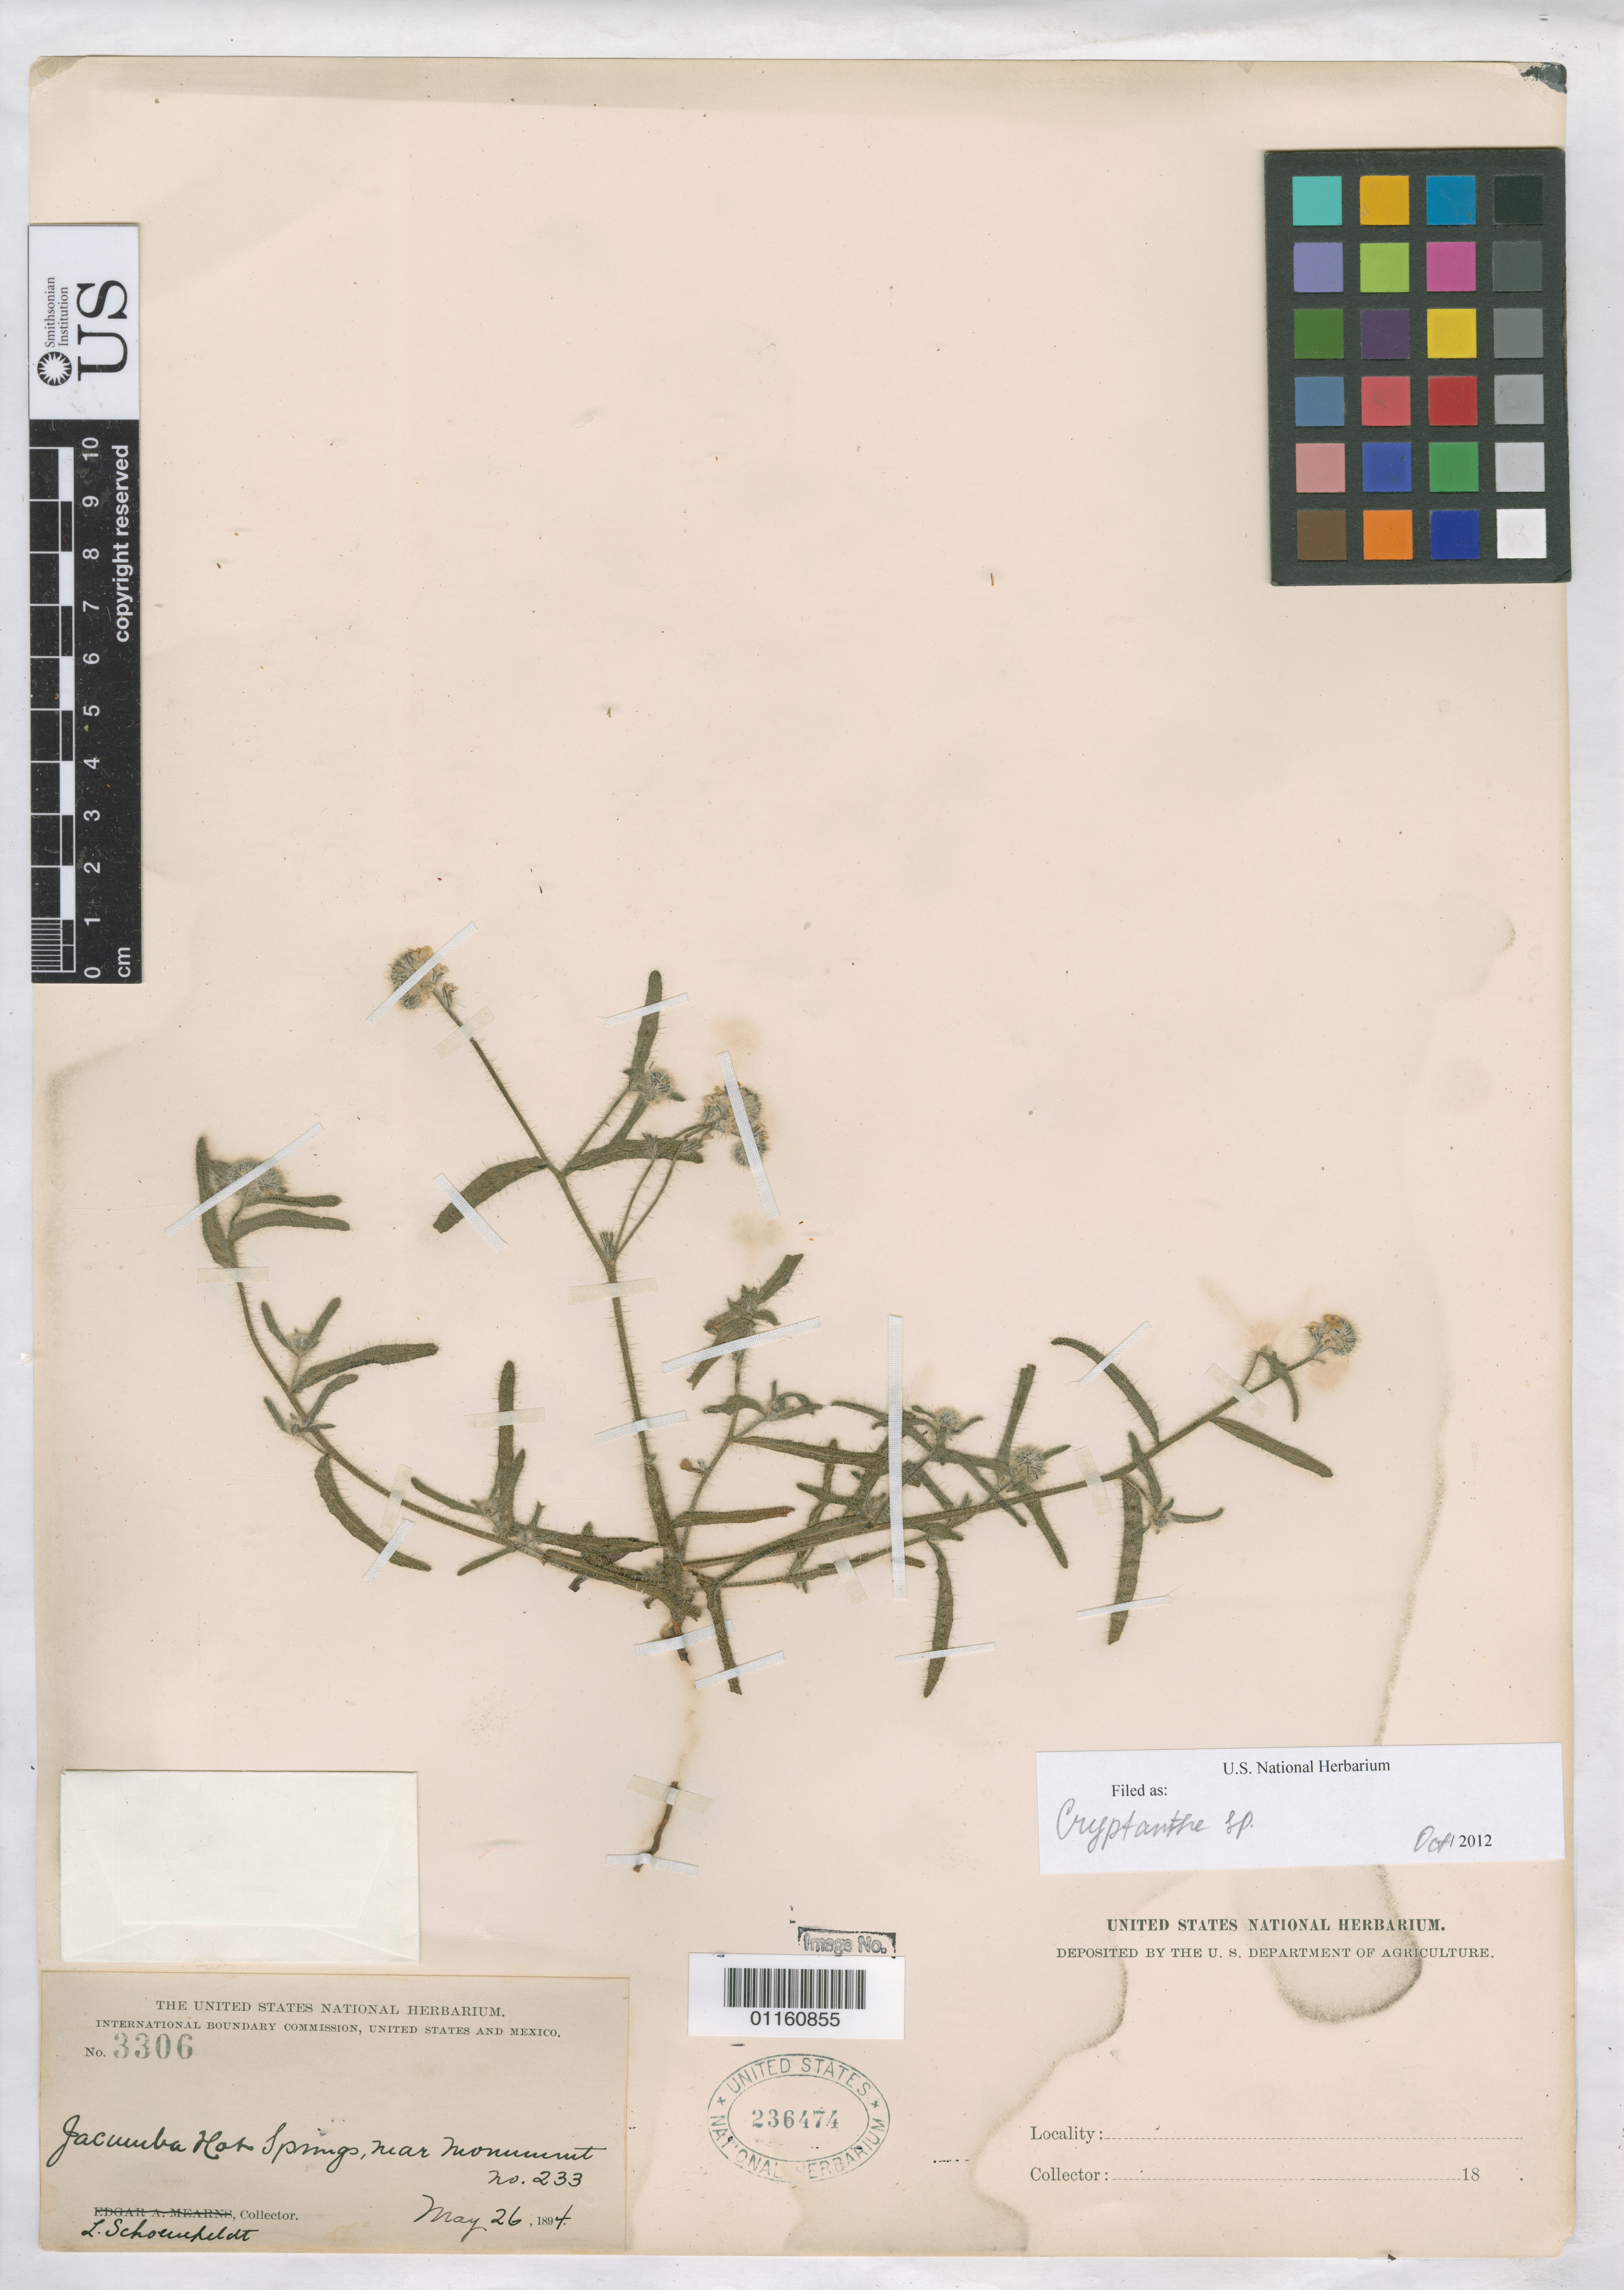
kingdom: Plantae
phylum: Tracheophyta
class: Magnoliopsida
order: Boraginales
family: Boraginaceae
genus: Cryptantha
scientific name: Cryptantha sp.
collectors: L. Schoeuefeldt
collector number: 3306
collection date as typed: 26 May 1894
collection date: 1894-05-26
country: United States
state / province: California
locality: Jacumba Hot Springs, near Monument 233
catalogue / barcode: US 236474